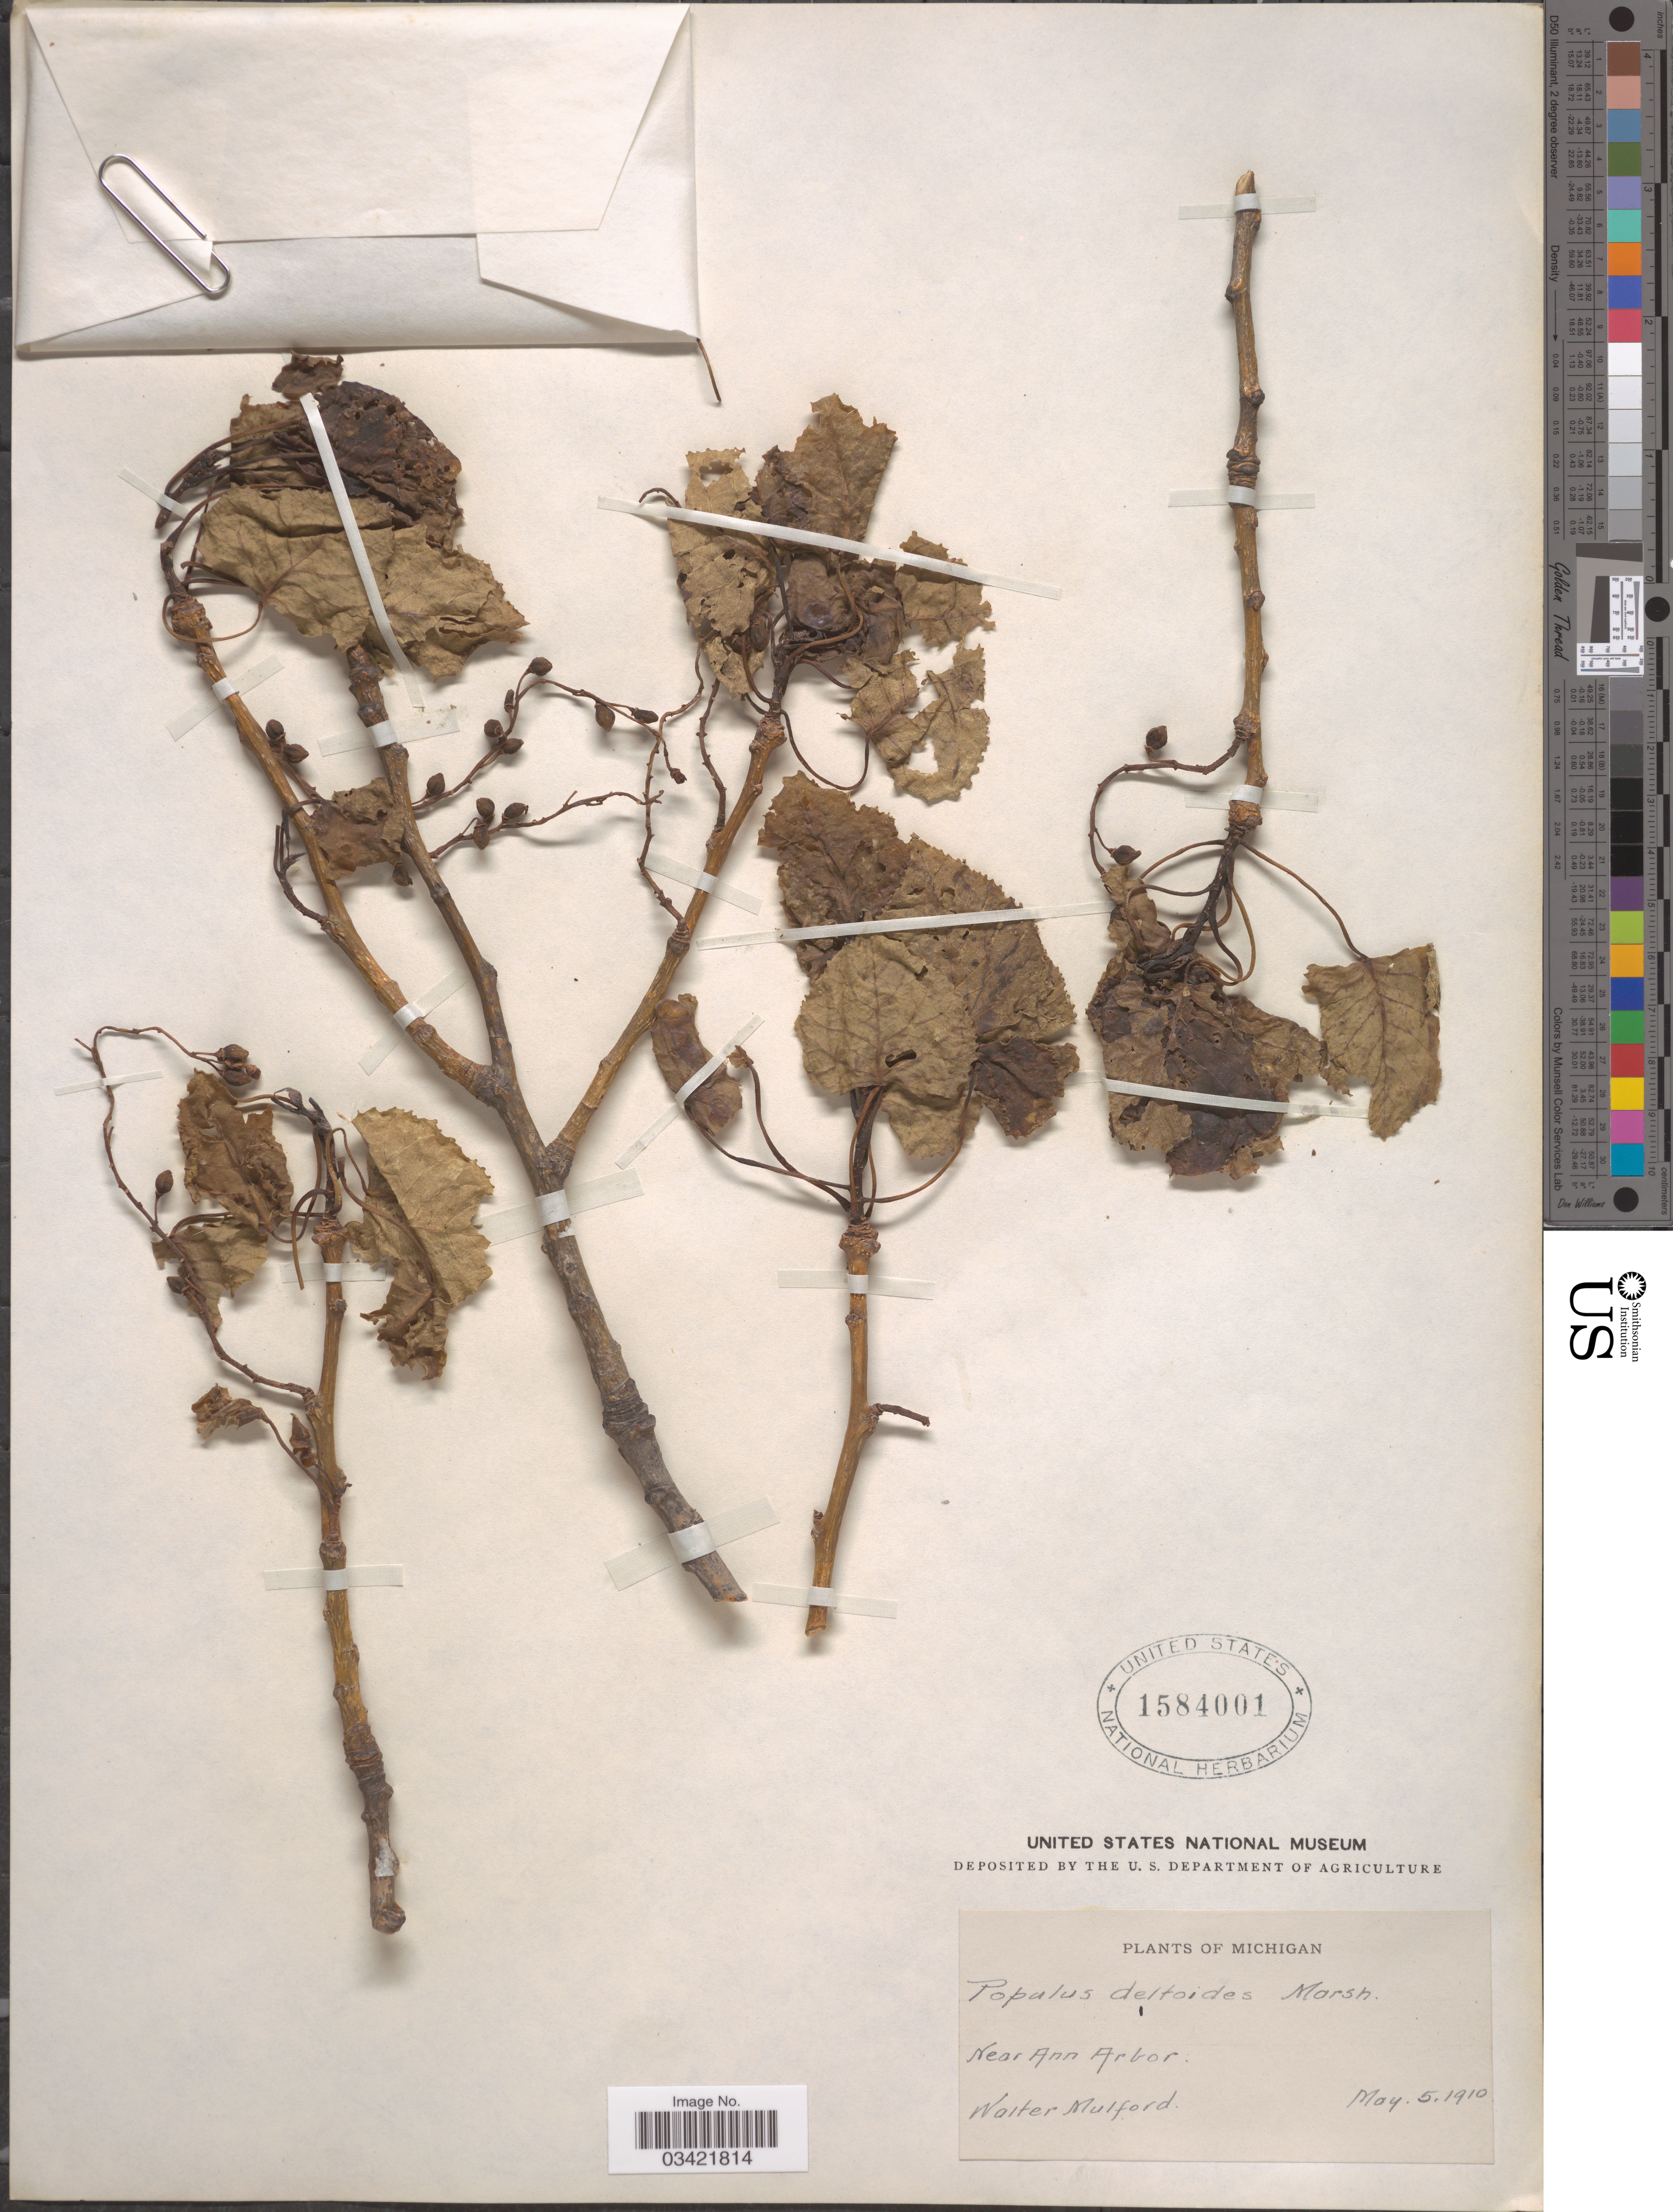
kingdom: Plantae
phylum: Tracheophyta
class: Magnoliopsida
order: Malpighiales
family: Salicaceae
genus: Populus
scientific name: Populus deltoides subsp. monilifera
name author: (Aiton) Eckenw.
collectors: W. Mulford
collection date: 1910-05-05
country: United States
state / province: Michigan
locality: Near Ann Arbor.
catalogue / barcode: US 1584001